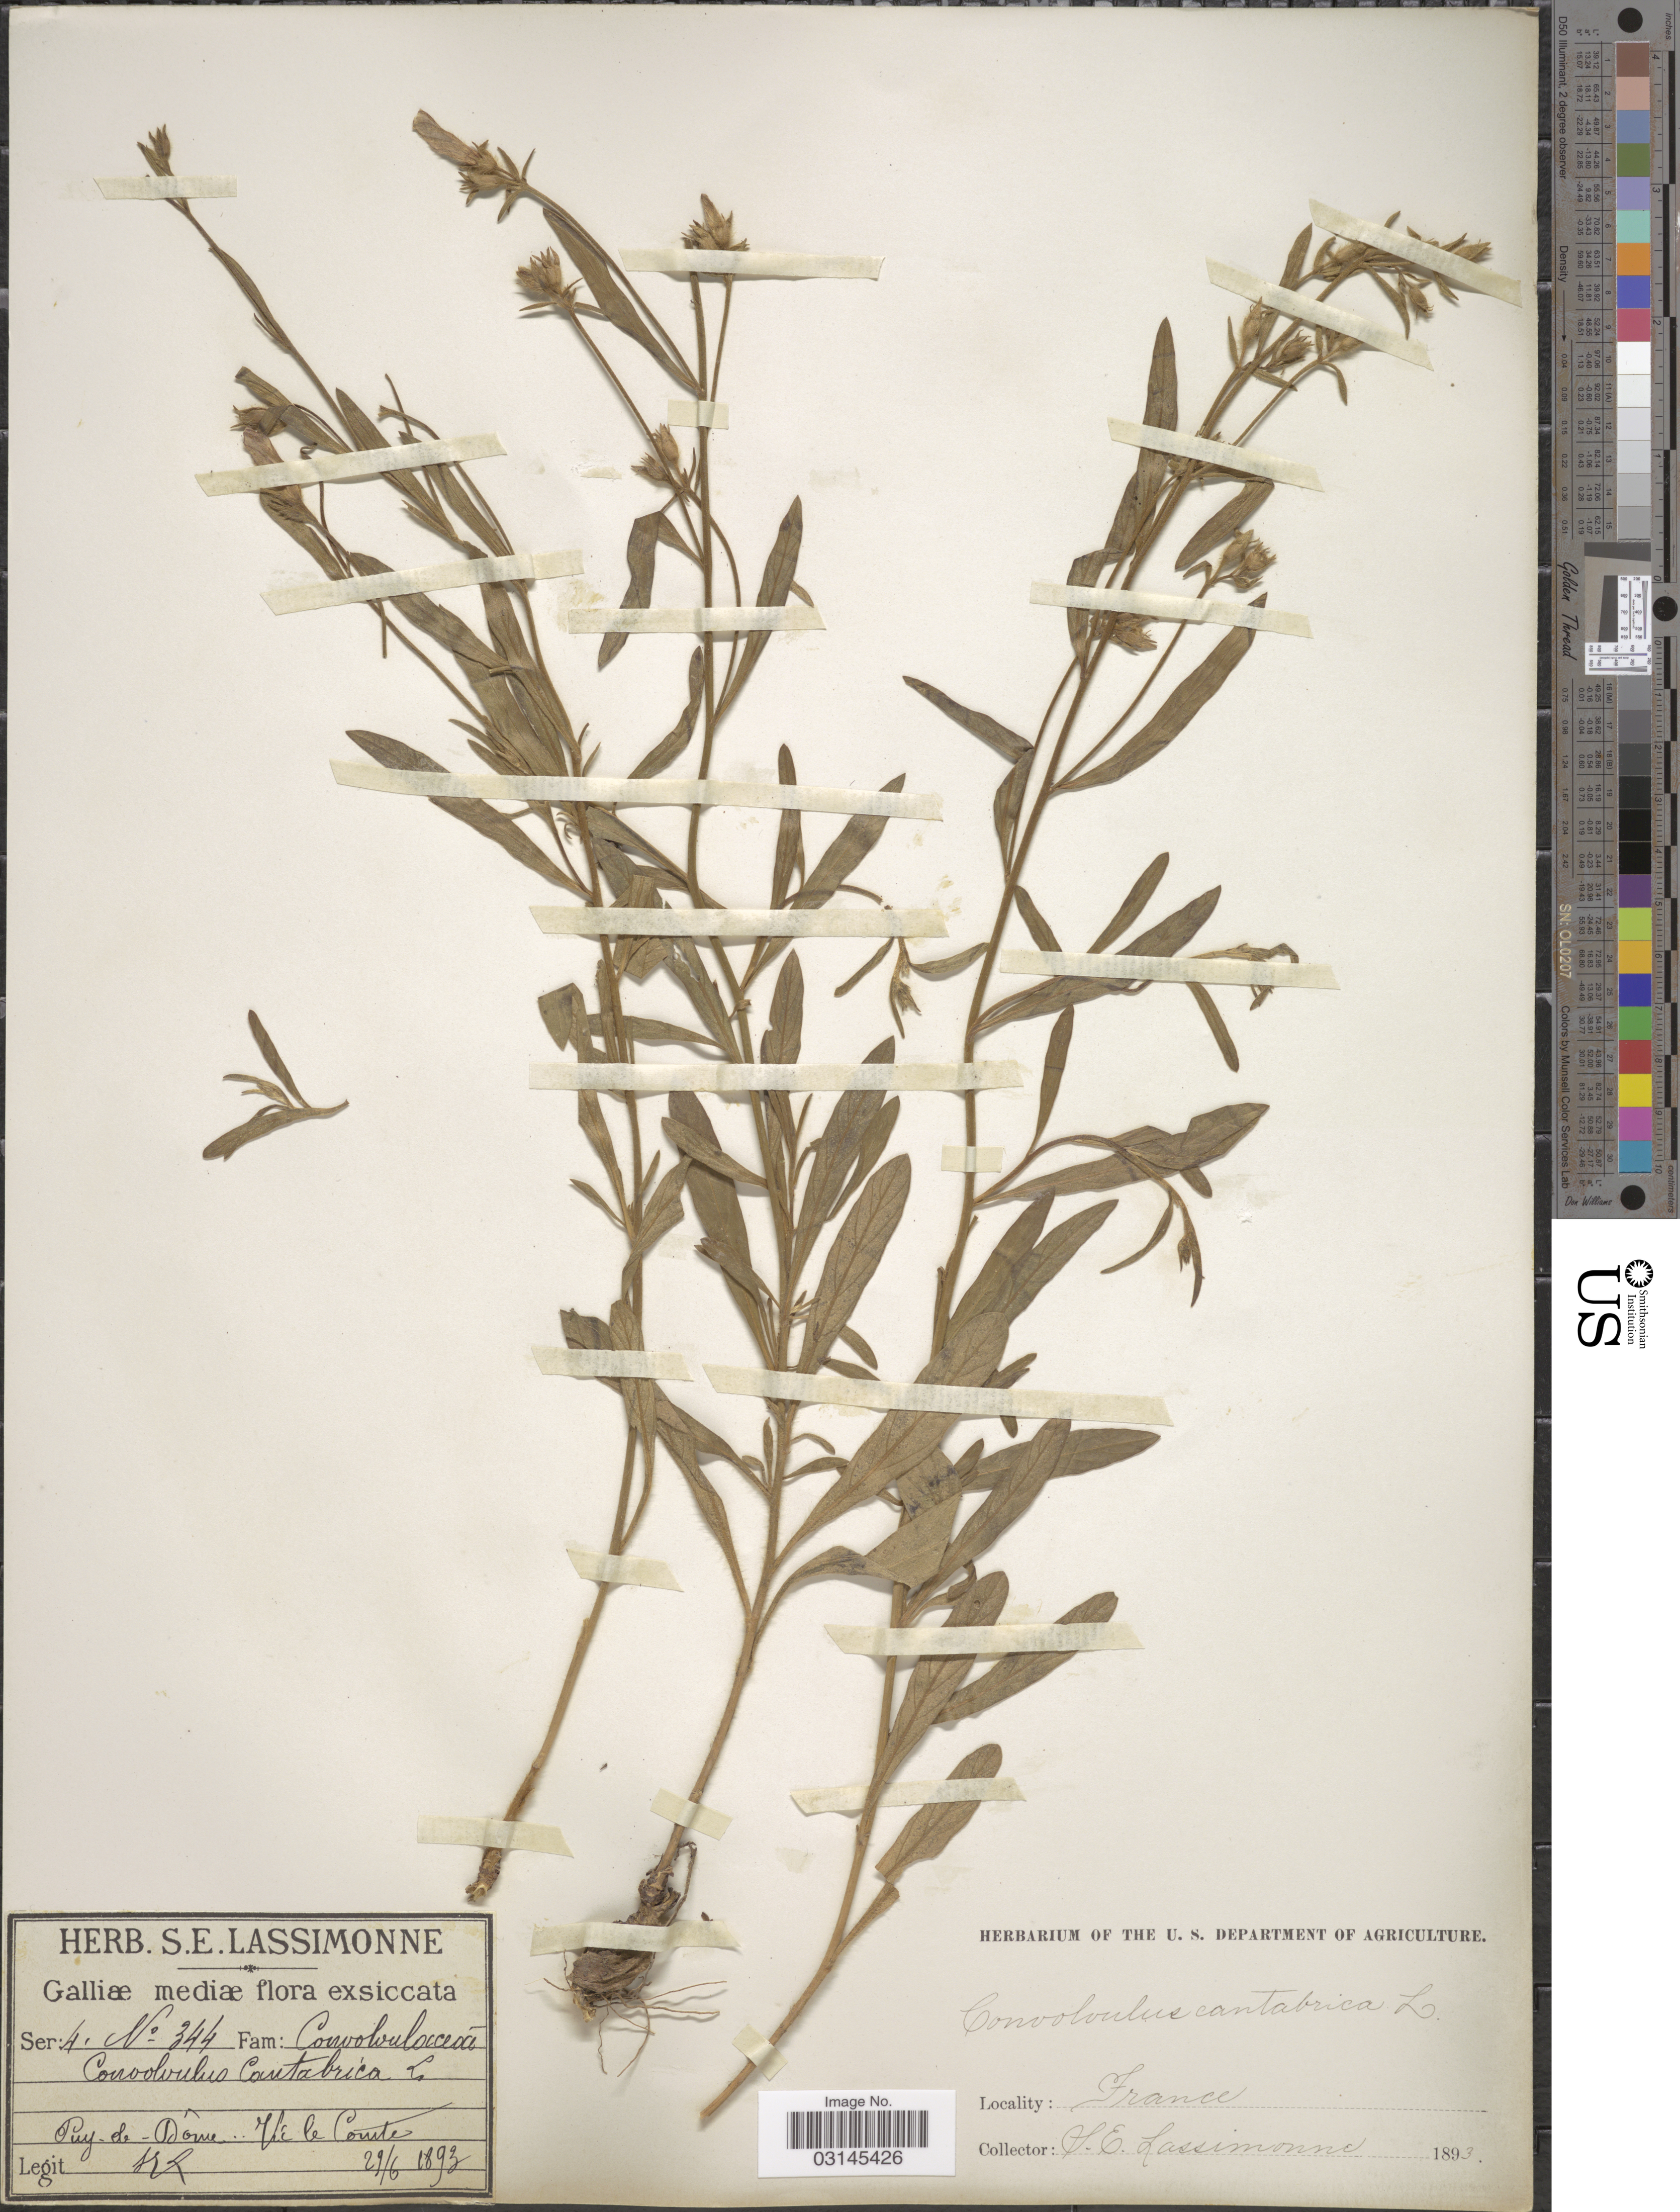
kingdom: Plantae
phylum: Tracheophyta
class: Magnoliopsida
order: Solanales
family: Convolvulaceae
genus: Convolvulus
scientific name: Convolvulus cantabrica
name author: L.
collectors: S. Lassimonne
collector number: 344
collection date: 1893-06-29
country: France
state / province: Auvergne-Rhône-Alpes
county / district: Puy-de-Dôme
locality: Galliæ mediæ. Puy-de-Dôme. Vic le Comte.